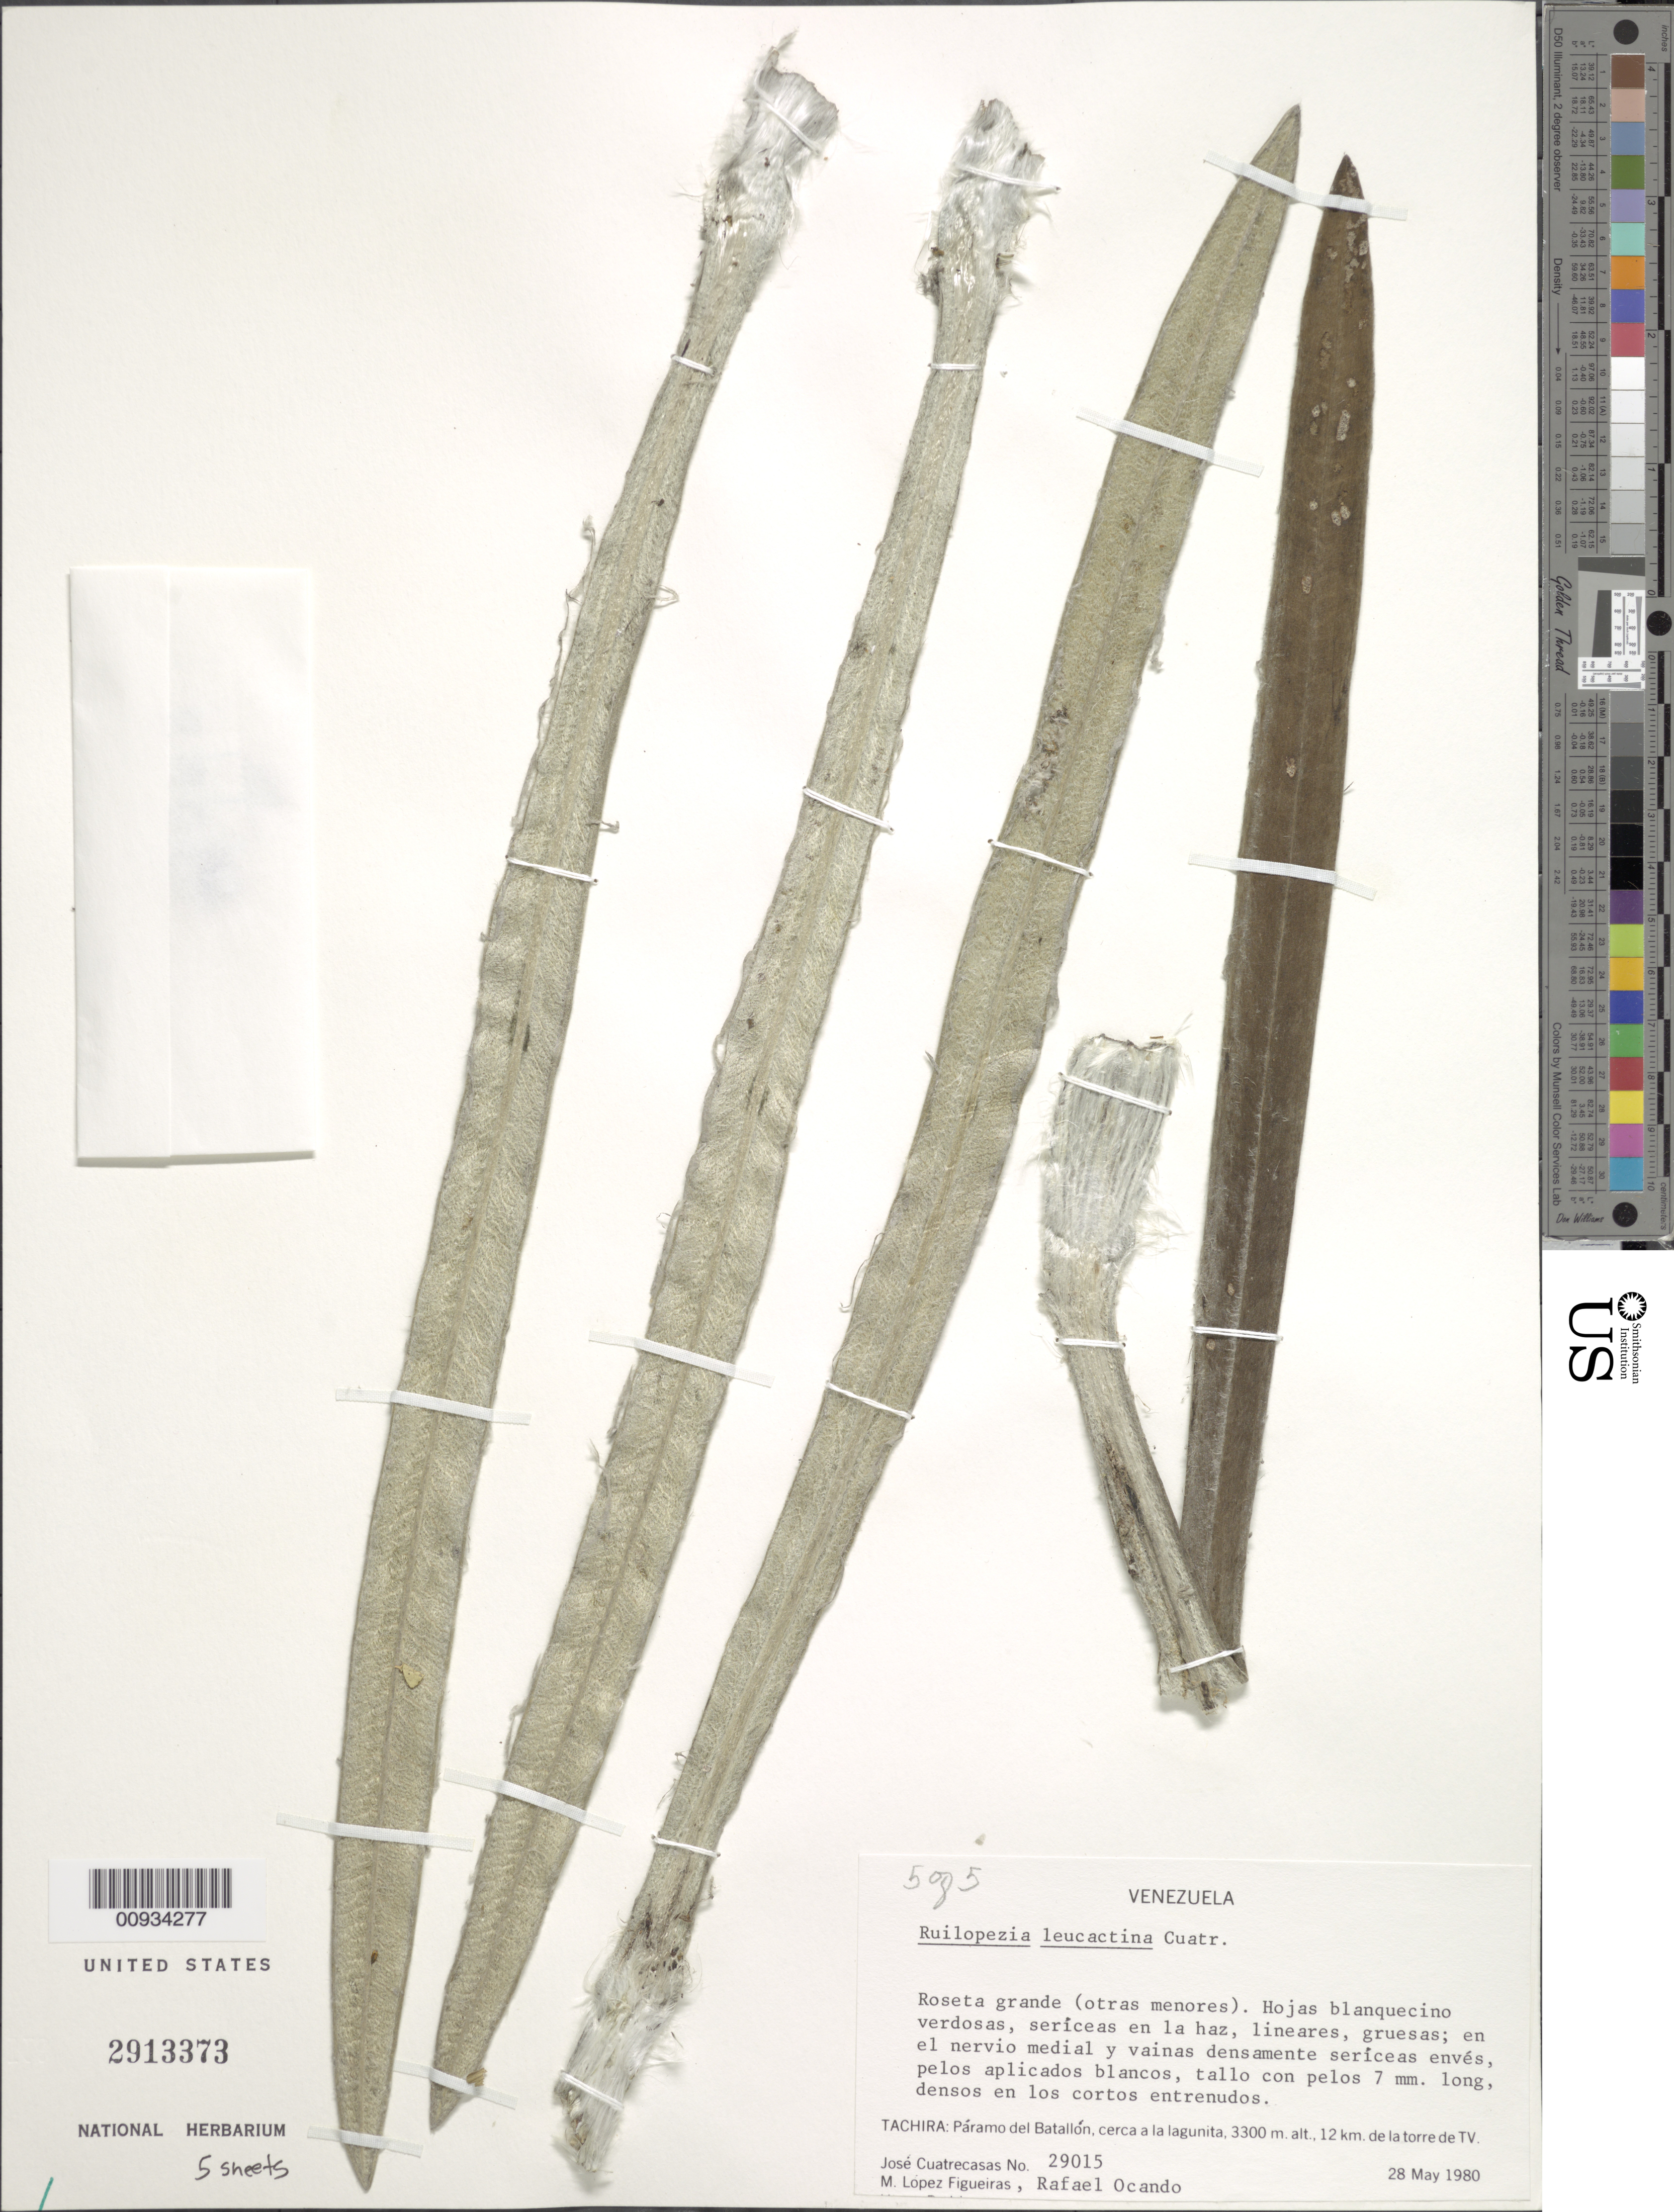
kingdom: Plantae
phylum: Tracheophyta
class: Magnoliopsida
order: Asterales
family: Asteraceae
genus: Ruilopezia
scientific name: Ruilopezia leucactina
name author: (Cuatrec.) Cuatrec.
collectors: J. Cuatrecasas, M. López Figueiras & R. Ocando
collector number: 29015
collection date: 1980-05-28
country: Venezuela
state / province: Tachira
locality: Paramo del Batallon, cerca a la lagunita, 12 km de la torre de TV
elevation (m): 3300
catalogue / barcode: US 2913373